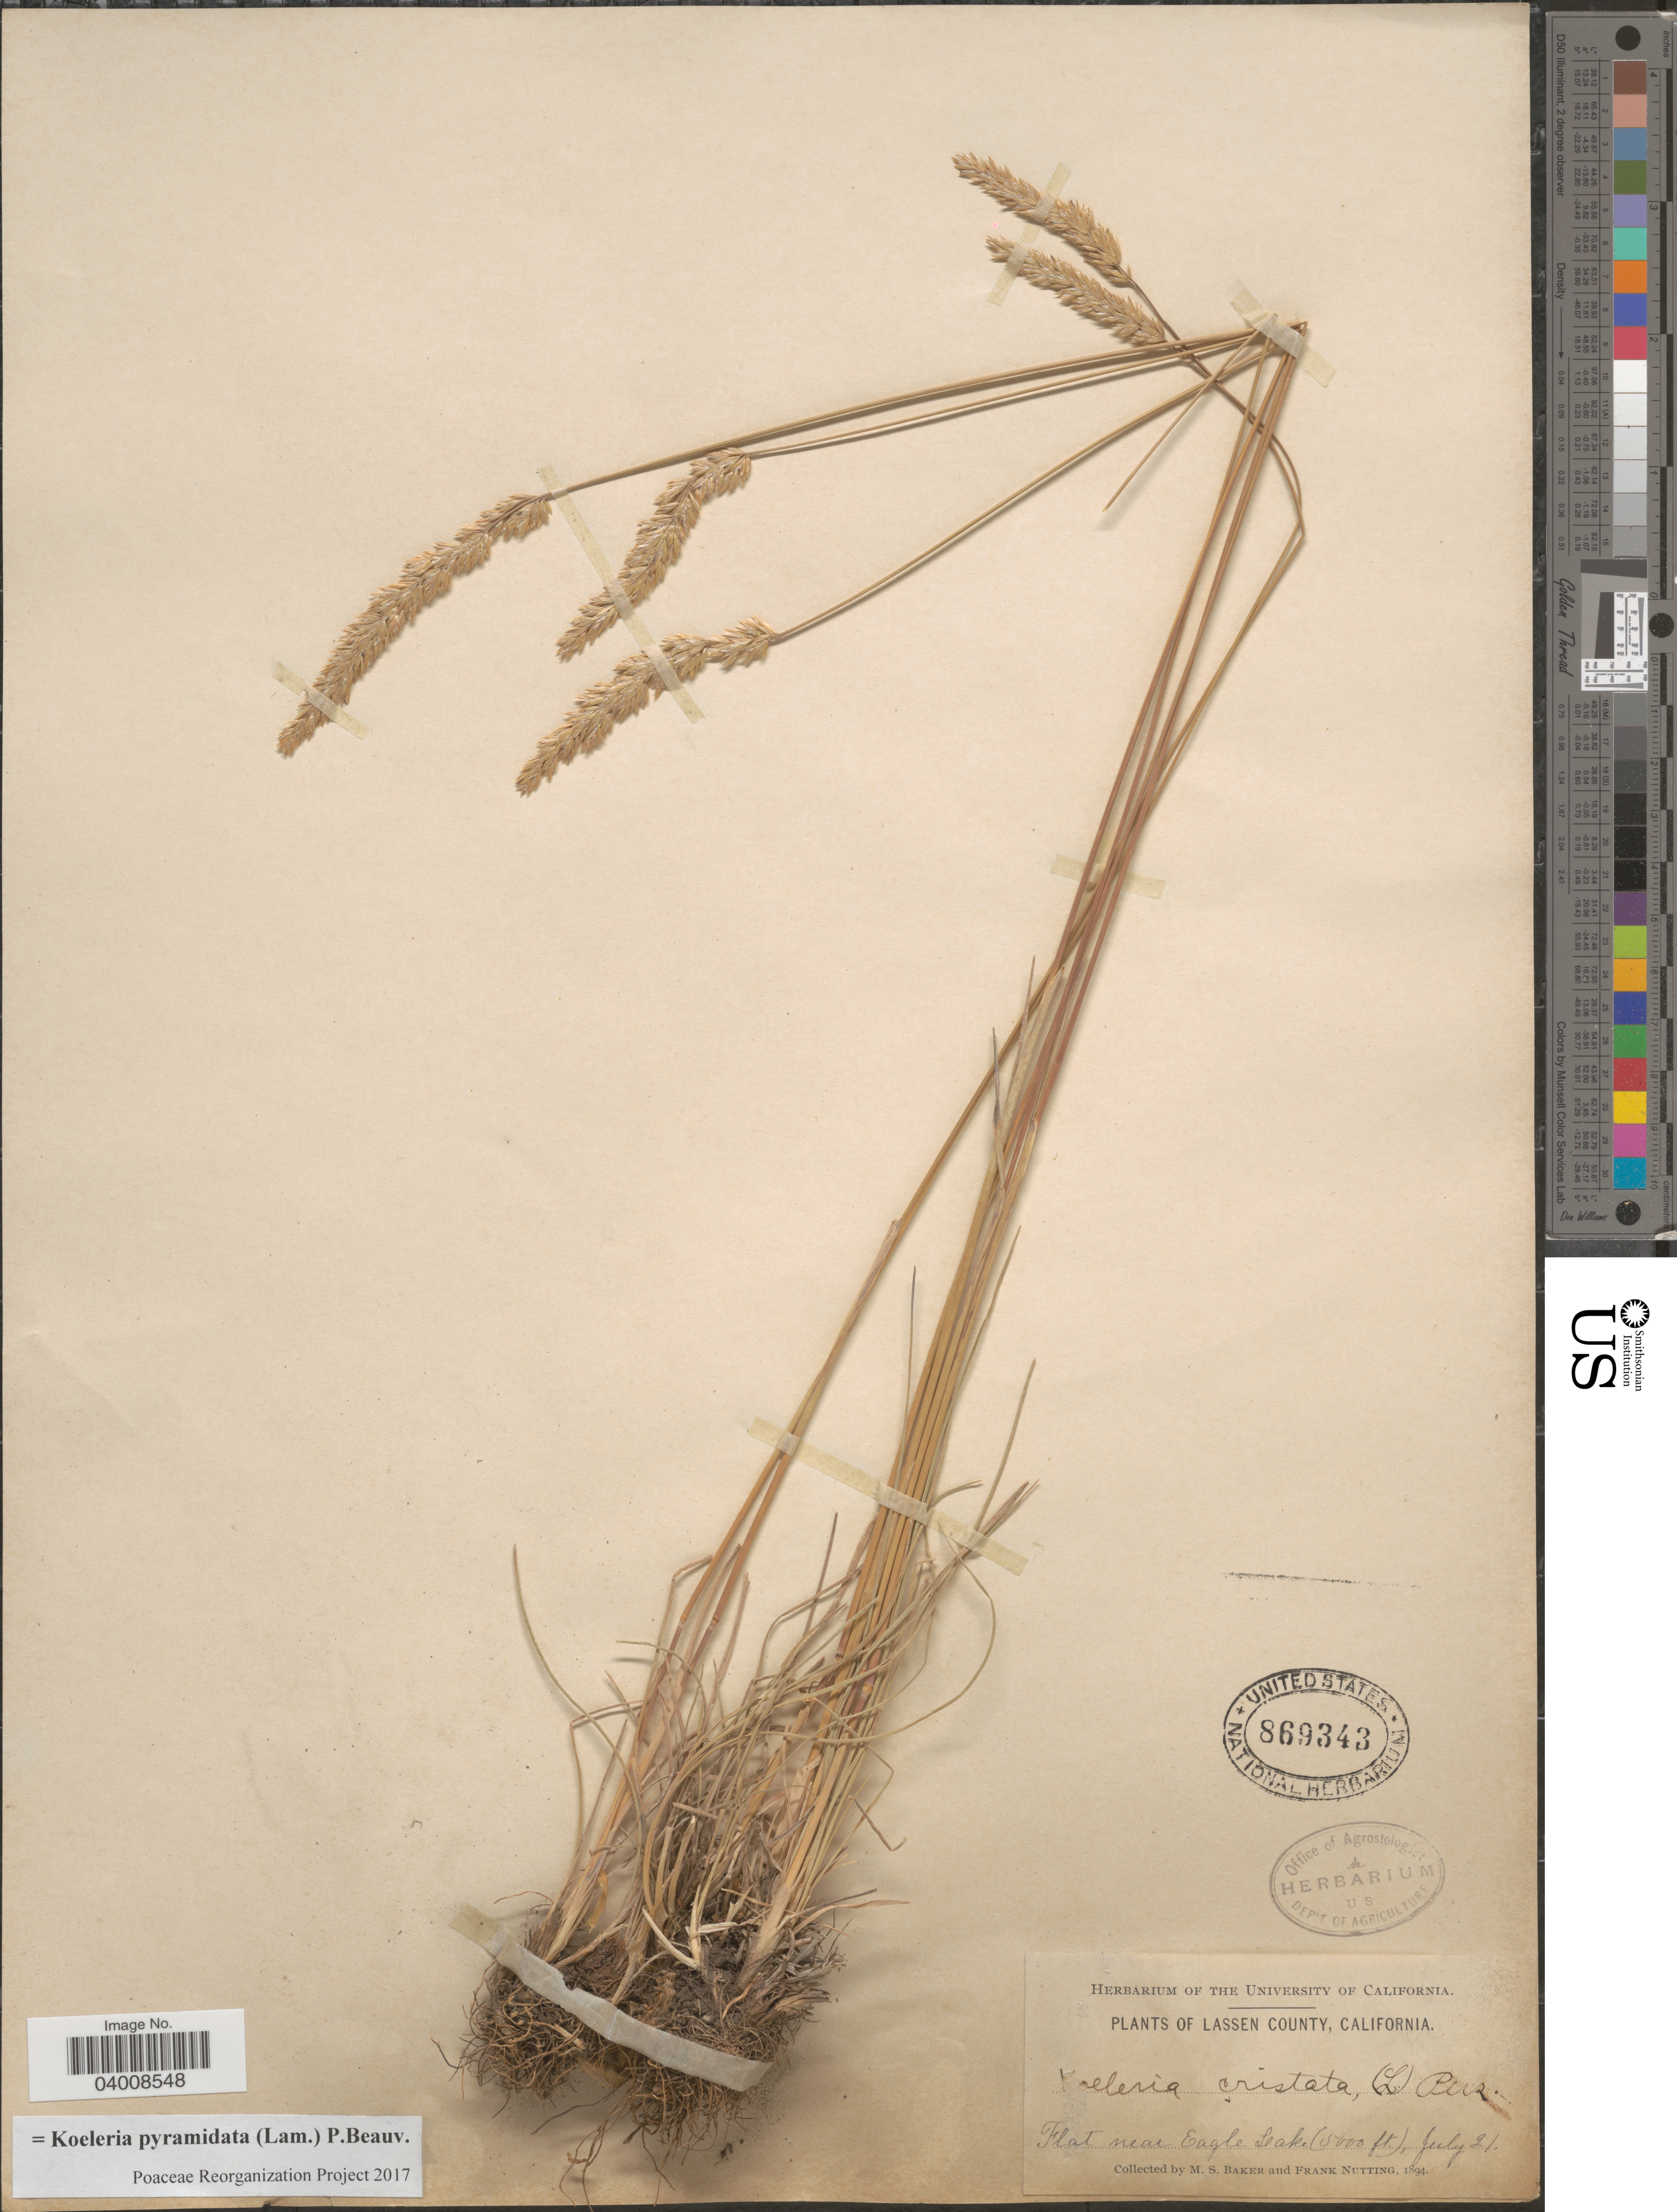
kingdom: Plantae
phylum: Tracheophyta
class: Liliopsida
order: Poales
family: Poaceae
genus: Koeleria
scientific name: Koeleria pyramidata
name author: (Lam.) P. Beauv.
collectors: M. S. Baker & F. Nutting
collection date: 1894-07-21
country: United States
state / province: California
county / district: Lassen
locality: Lassen County. Flat near Eagle Lake.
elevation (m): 1524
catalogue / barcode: US 869343